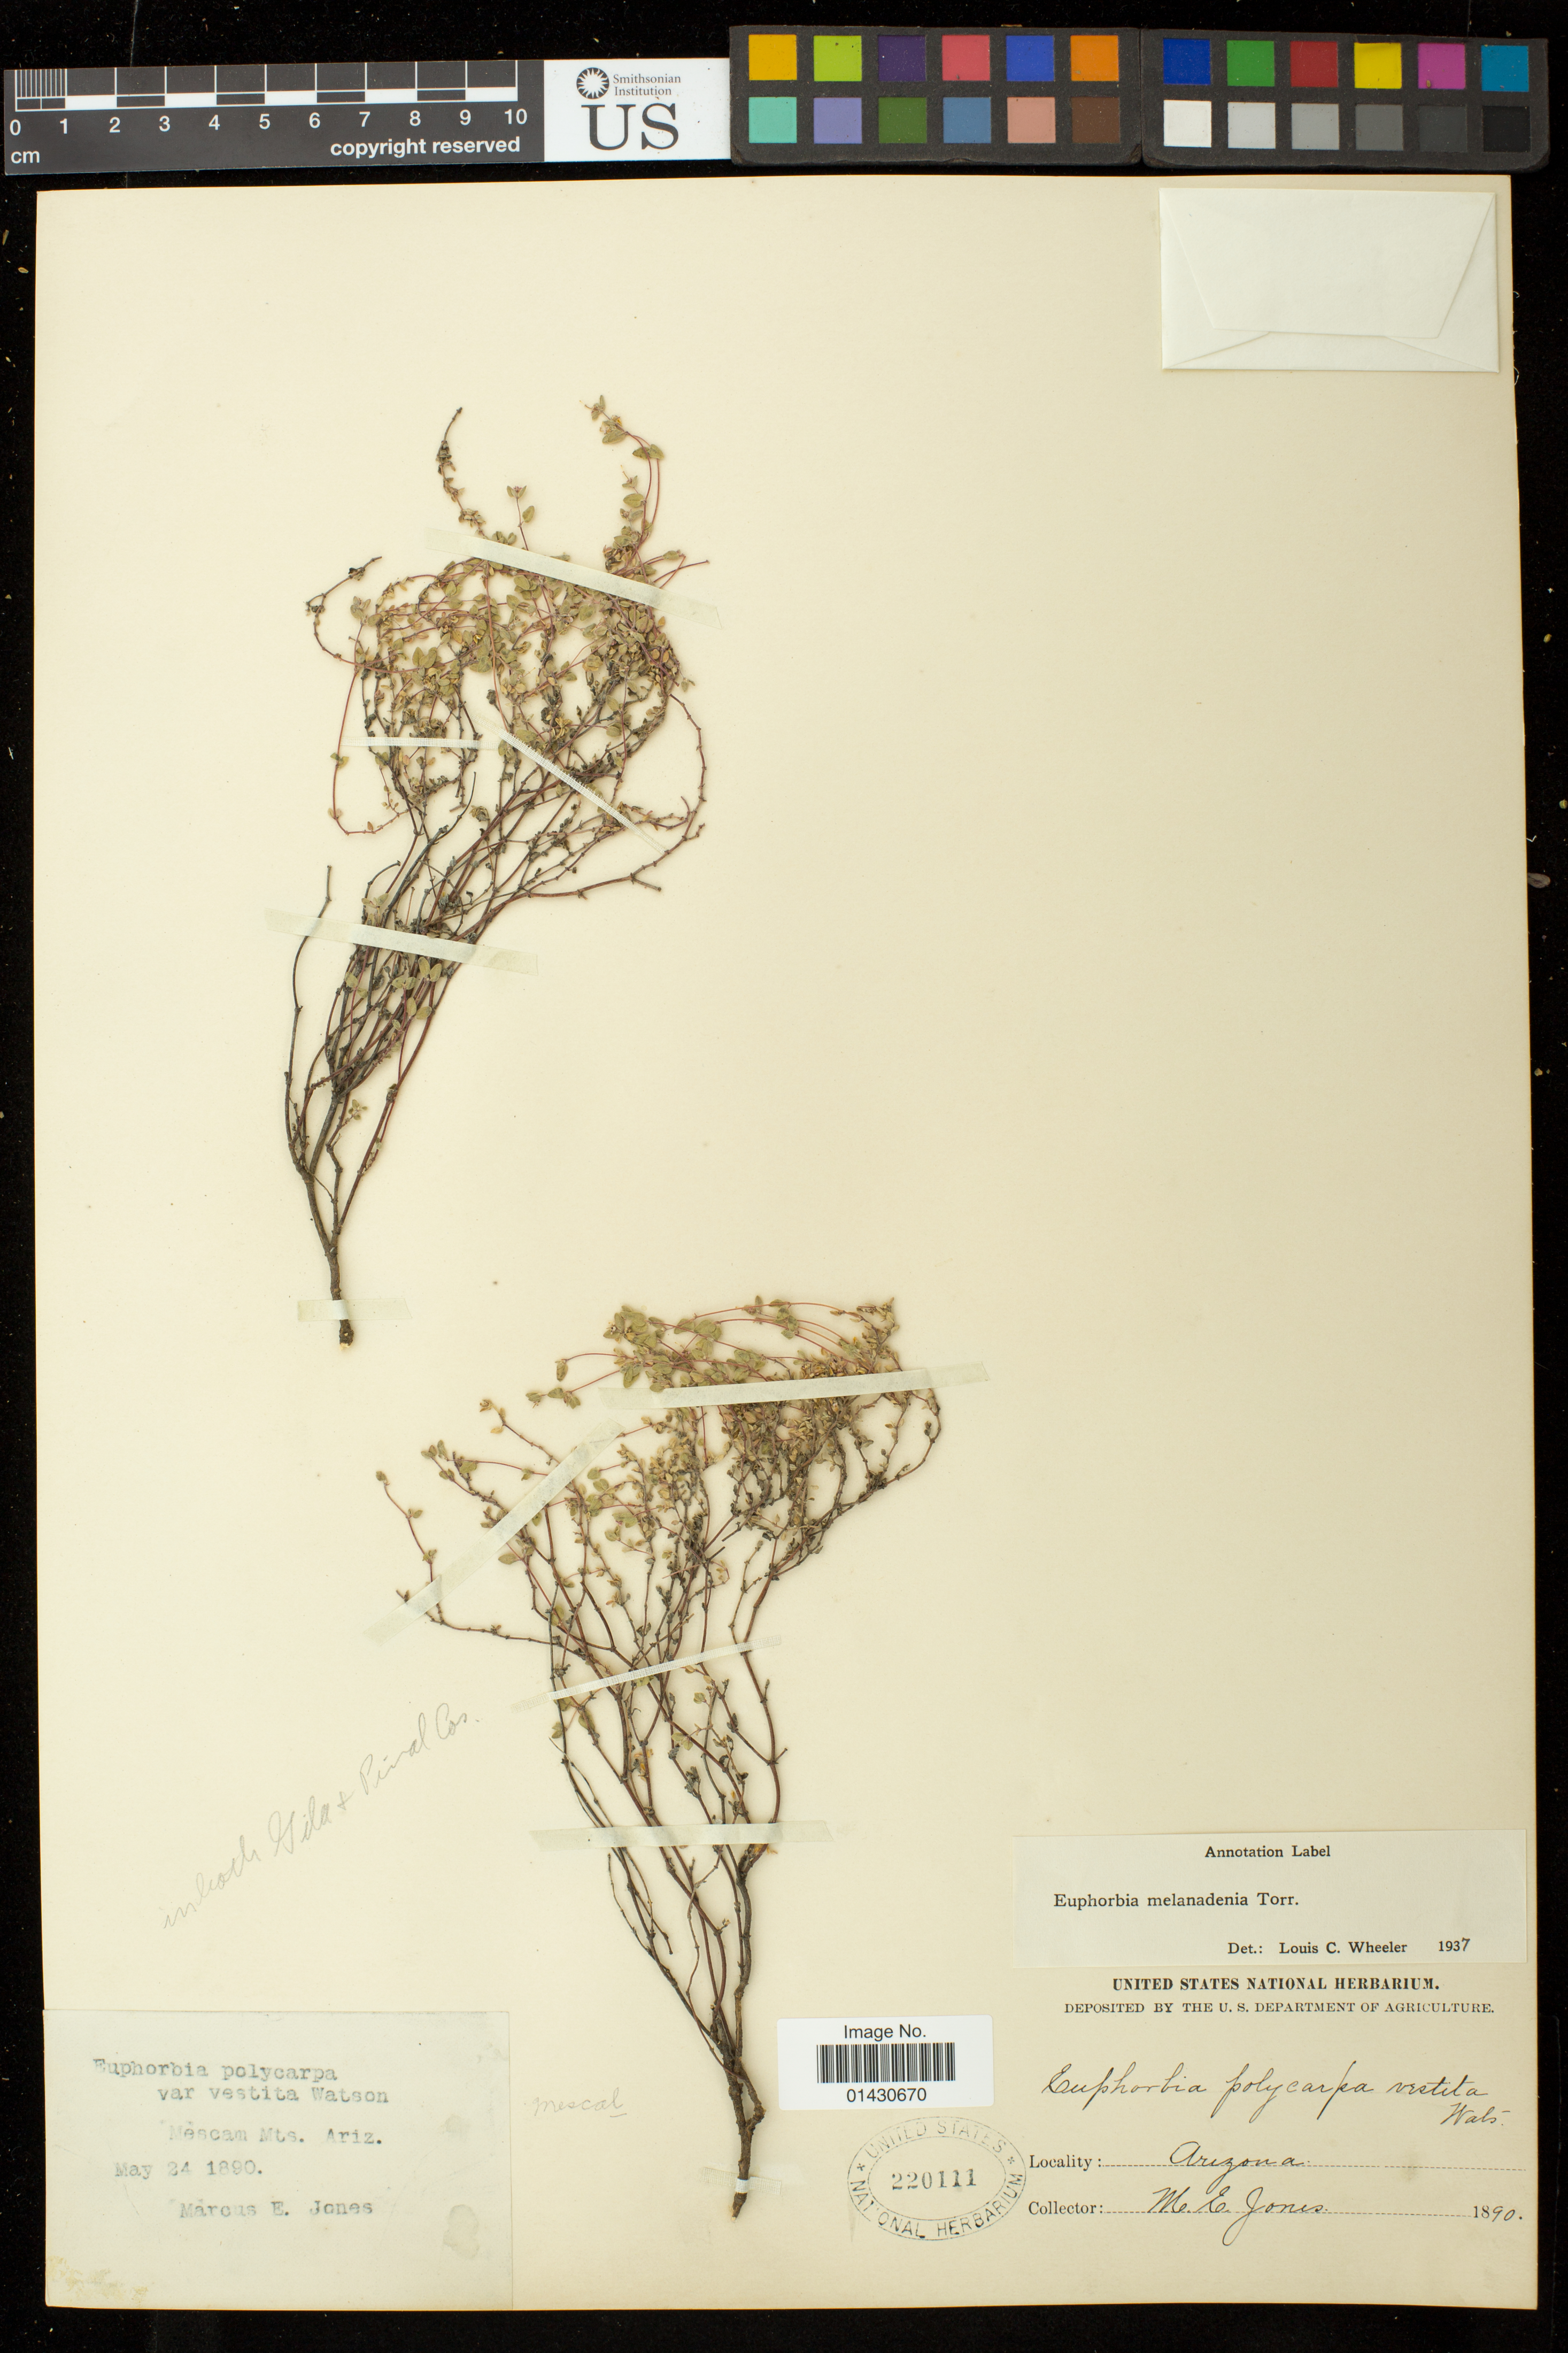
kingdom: Plantae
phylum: Tracheophyta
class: Magnoliopsida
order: Malpighiales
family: Euphorbiaceae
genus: Euphorbia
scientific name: Euphorbia melanadenia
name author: Torr.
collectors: M. E. Jones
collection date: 1890-05-24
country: United States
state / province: Arizona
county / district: Gila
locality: Mescam Mts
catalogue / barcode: US 220111